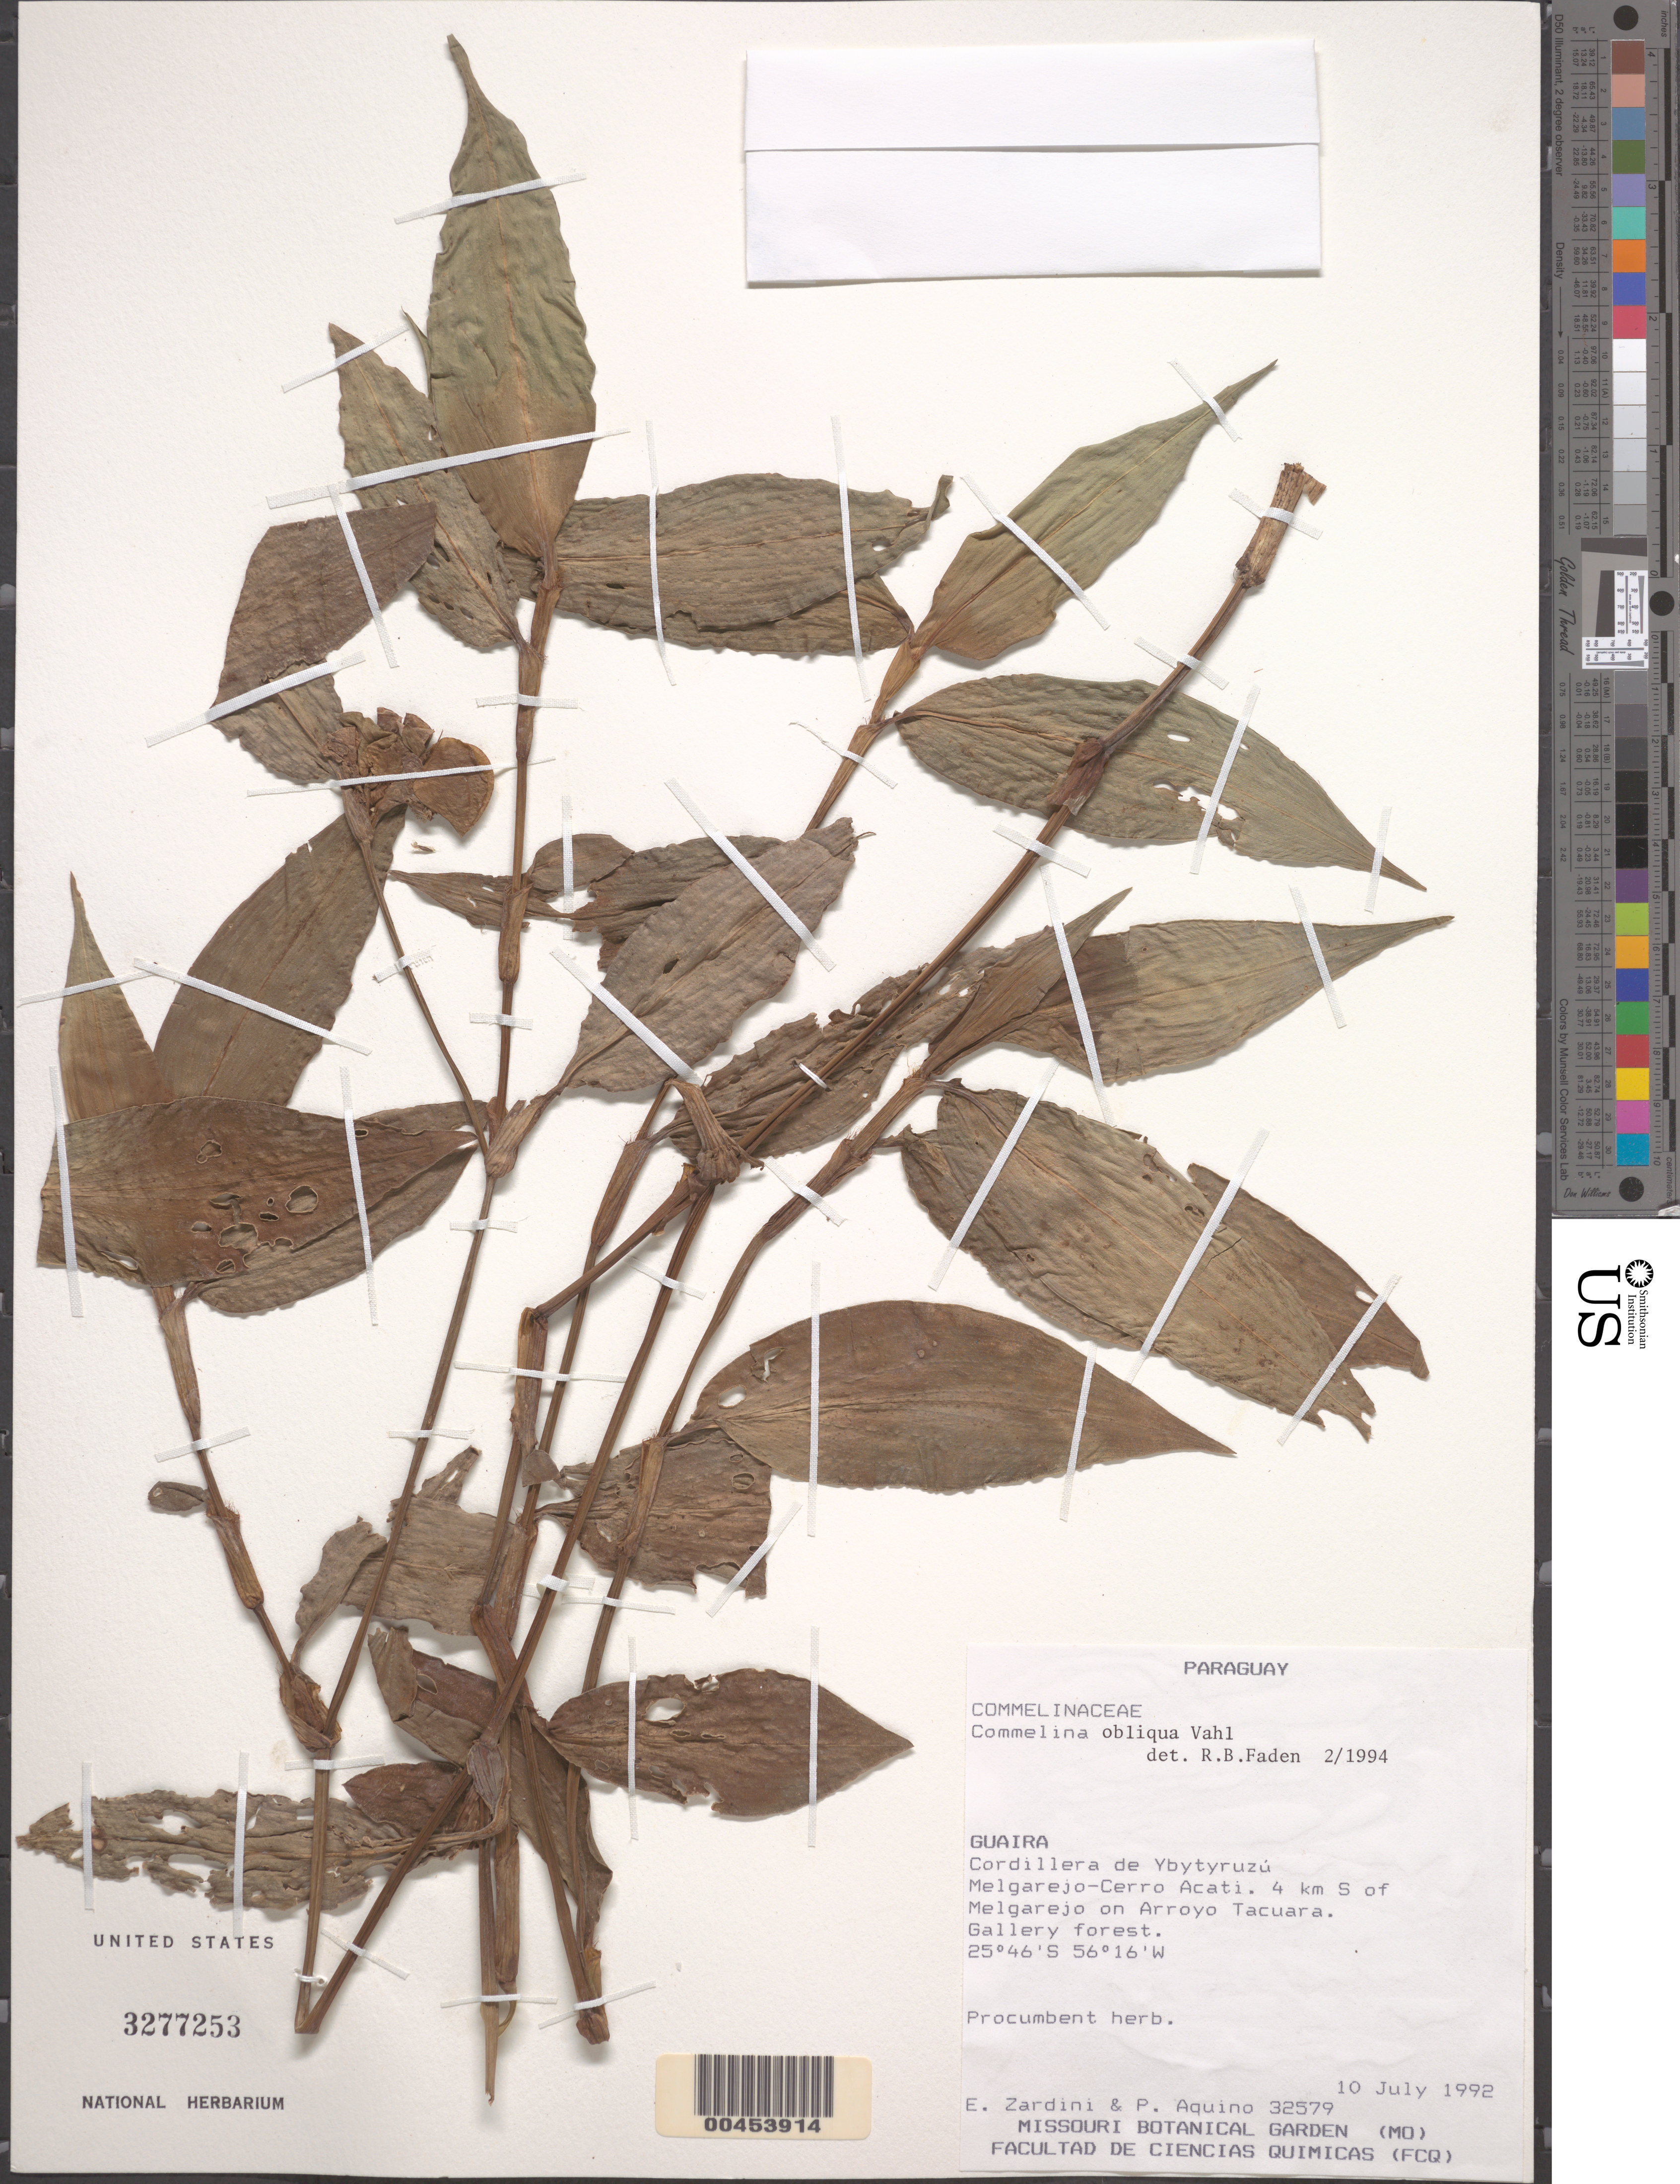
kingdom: Plantae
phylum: Tracheophyta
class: Liliopsida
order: Commelinales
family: Commelinaceae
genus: Commelina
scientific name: Commelina obliqua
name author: Vahl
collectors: E. M. Zardini & P. Aquino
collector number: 32579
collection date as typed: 10 Jul 1992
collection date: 1992-07-10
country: Paraguay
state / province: Guairá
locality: Cordillera de ybytyruzu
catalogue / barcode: US 3277253